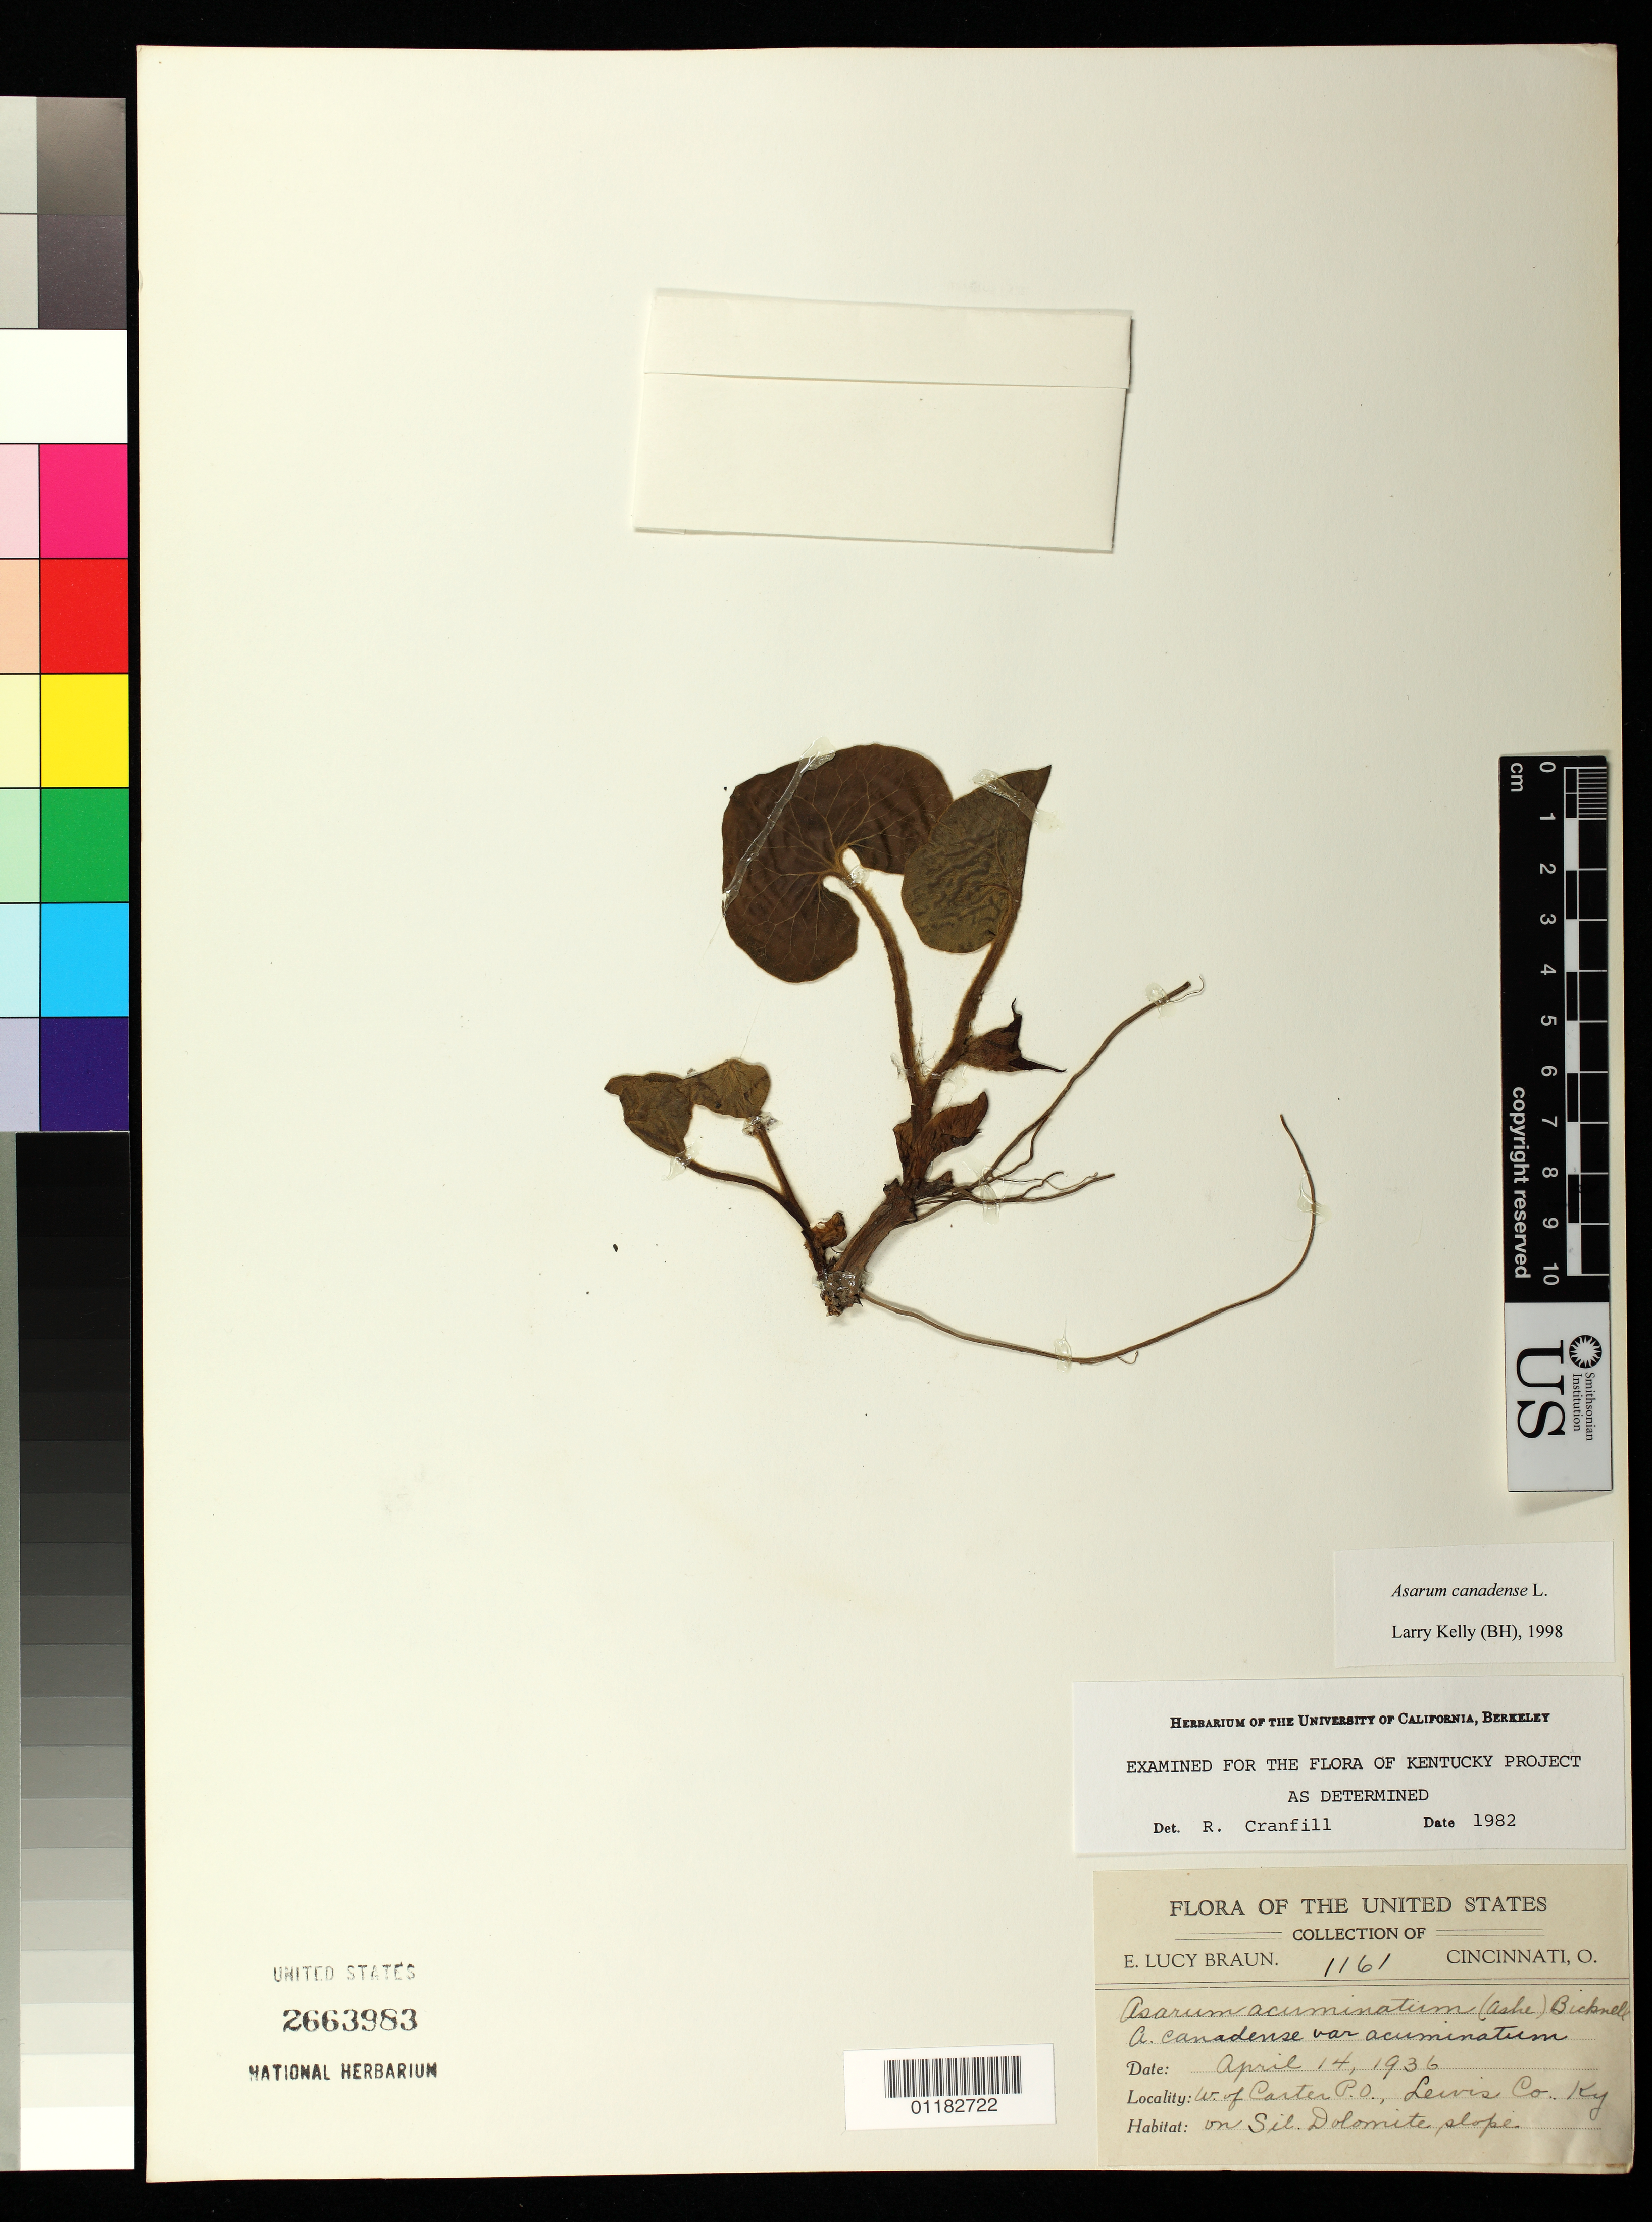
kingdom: Plantae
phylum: Tracheophyta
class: Magnoliopsida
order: Piperales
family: Aristolochiaceae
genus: Asarum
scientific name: Asarum canadense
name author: L.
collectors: E. L. Braun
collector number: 1161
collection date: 1936-04-14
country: United States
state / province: Kentucky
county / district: Lewis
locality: West of Carter P.O. Lewis County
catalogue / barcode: US 2663983